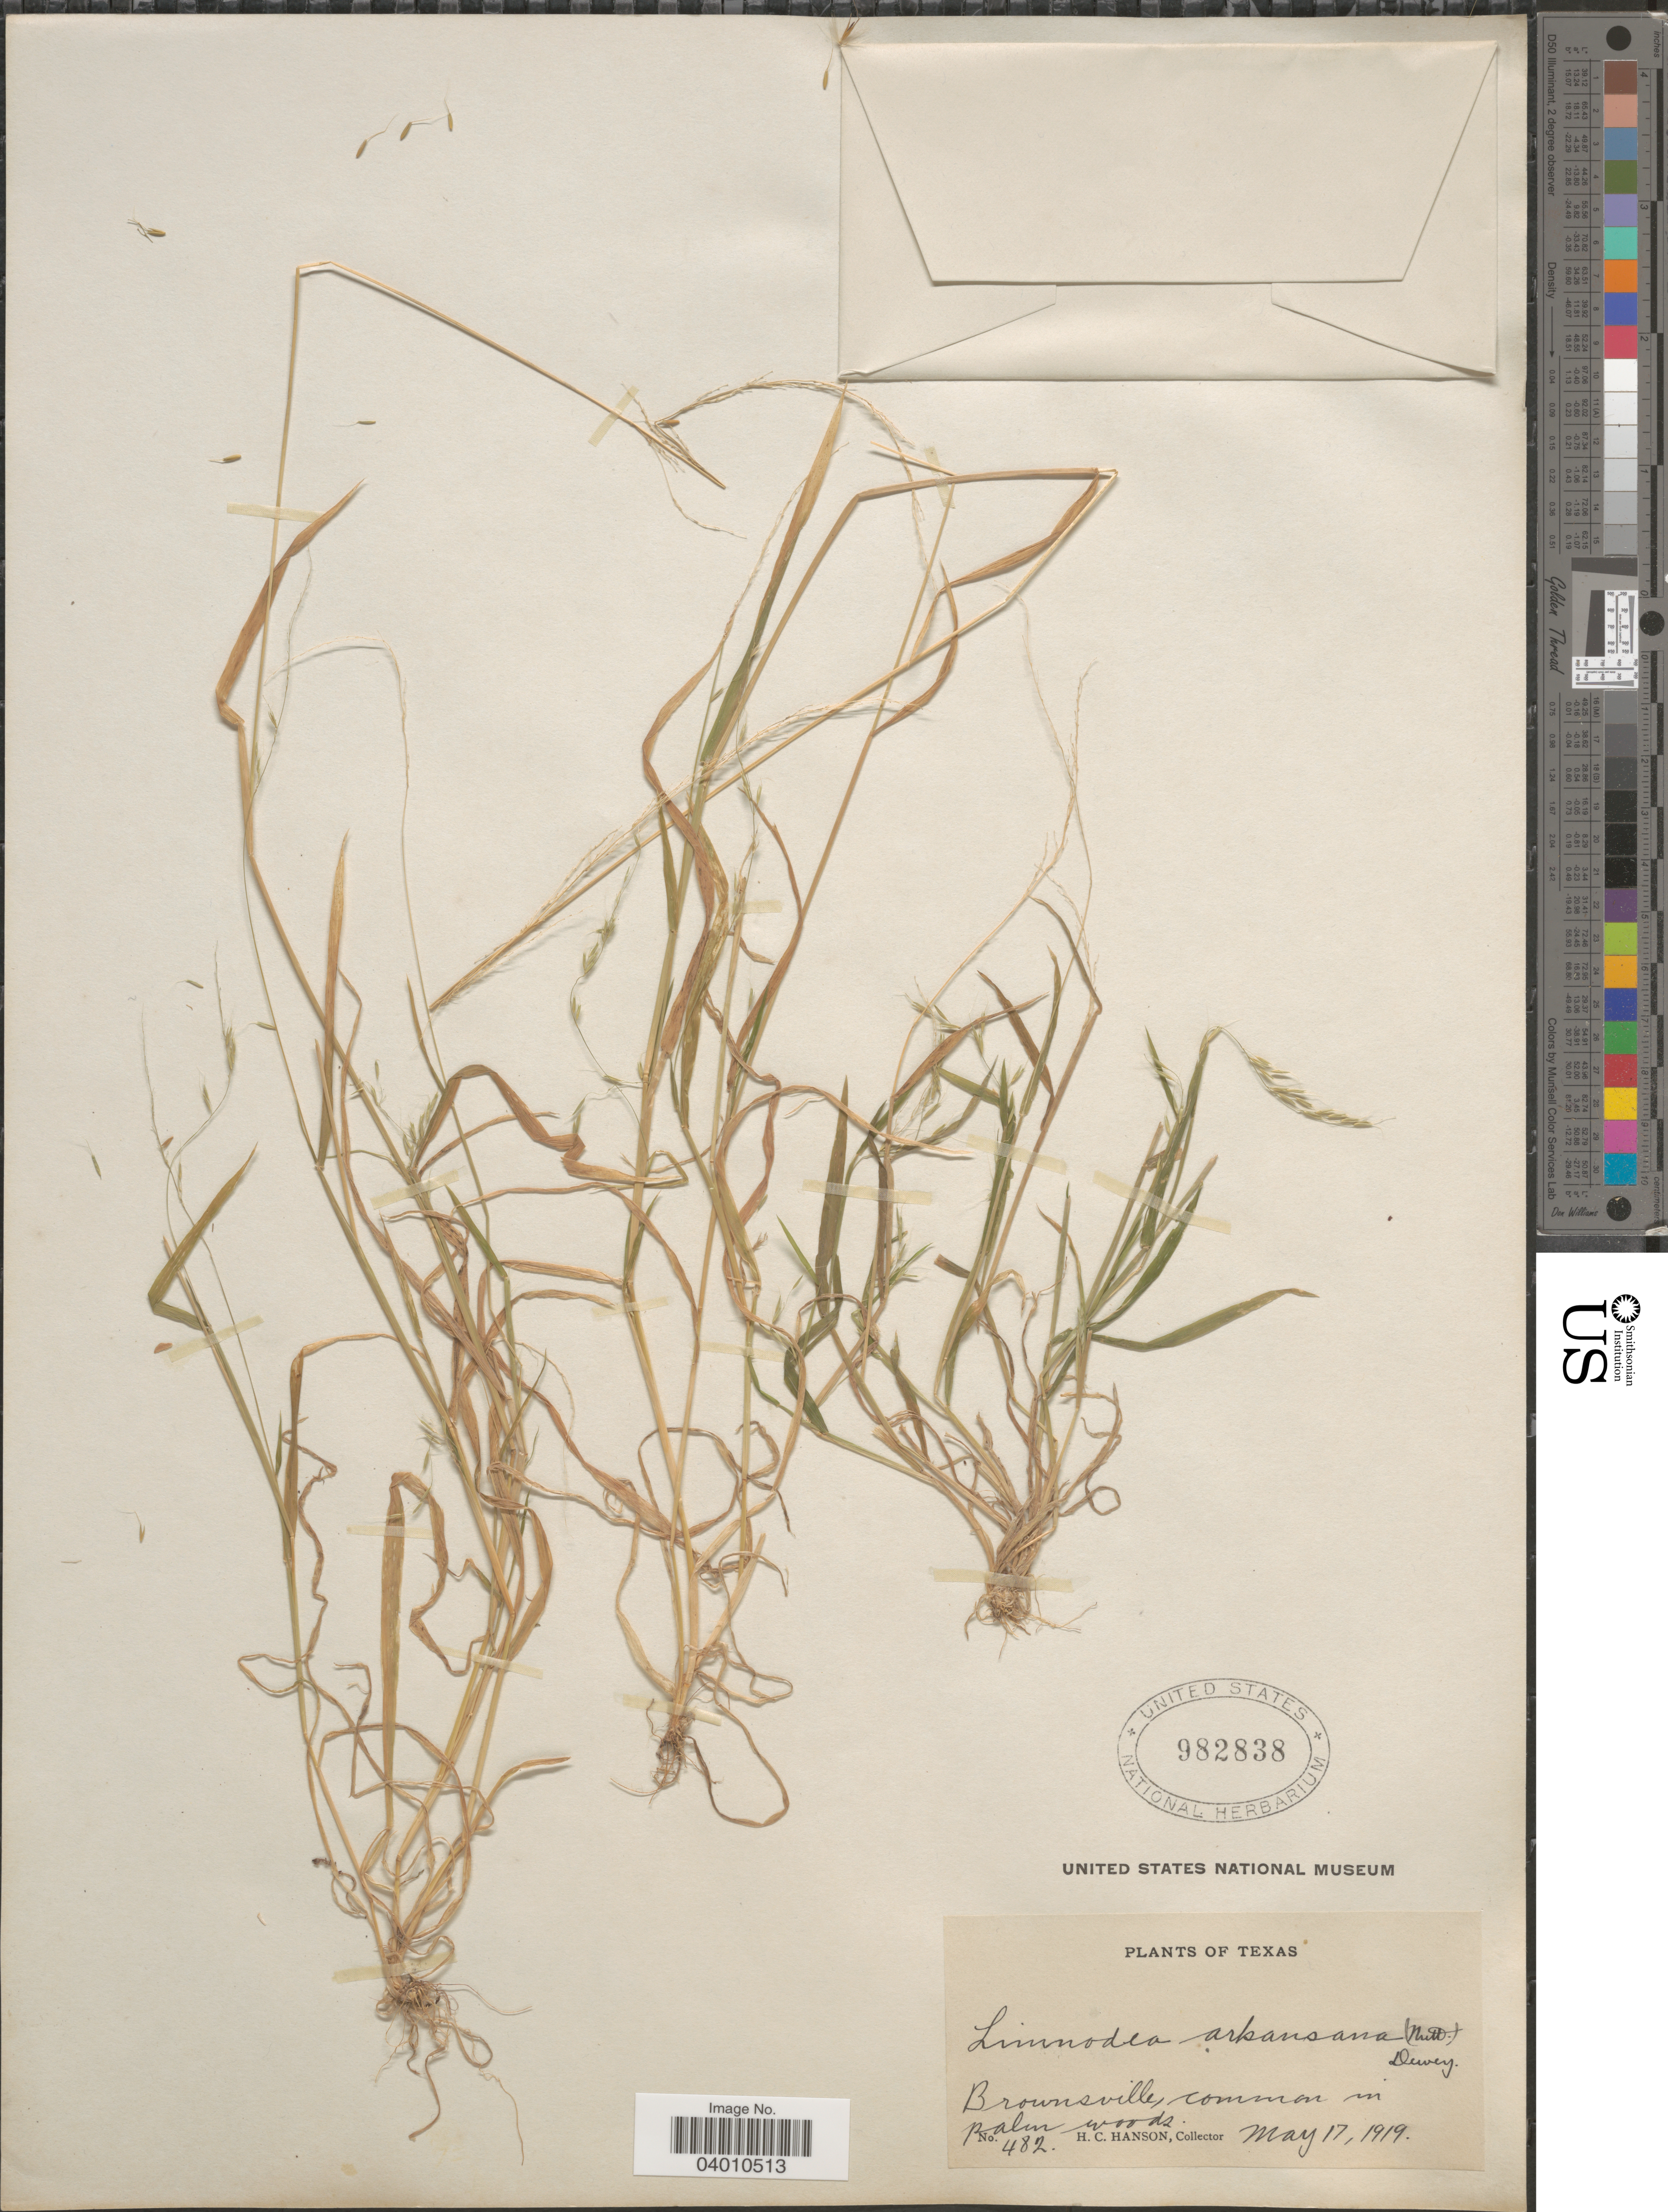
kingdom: Plantae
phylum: Tracheophyta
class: Liliopsida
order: Poales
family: Poaceae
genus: Limnodea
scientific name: Limnodea arkansana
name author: (Nutt.) L.H. Dewey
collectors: H. Hanson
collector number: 482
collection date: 1919-05-17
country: United States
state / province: Texas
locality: Brownsville.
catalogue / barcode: US 982838